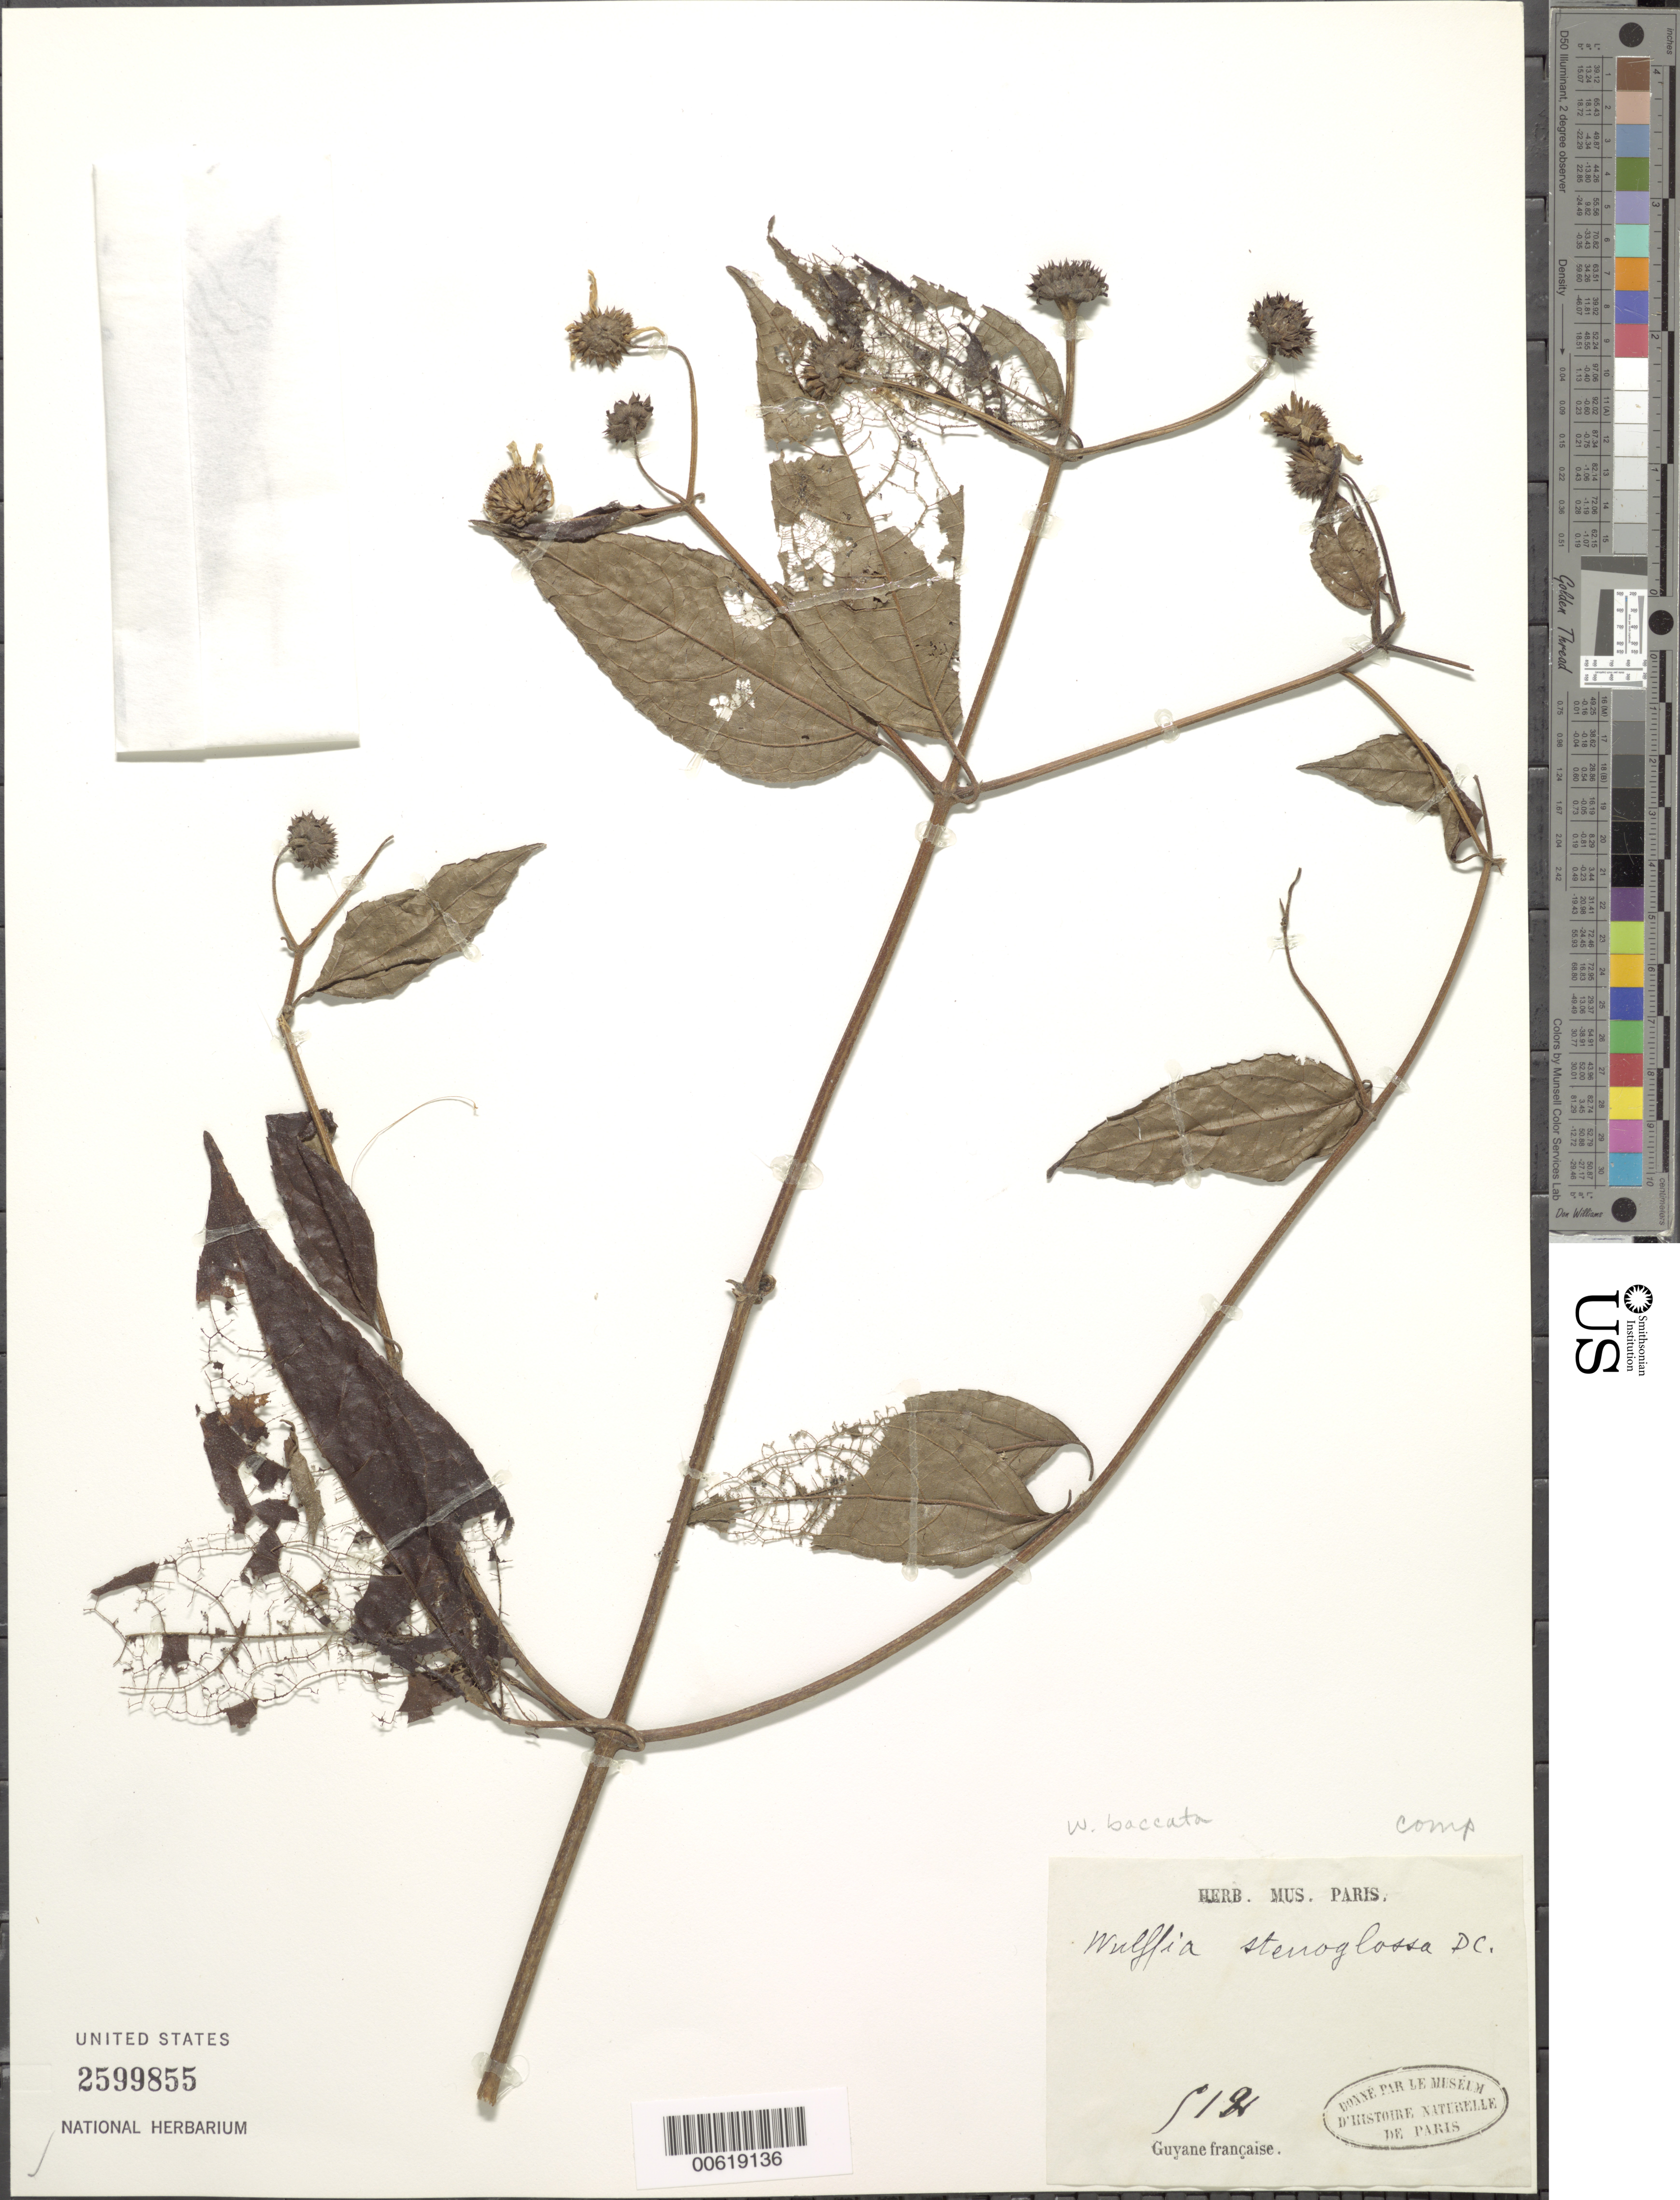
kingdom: Plantae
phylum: Tracheophyta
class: Magnoliopsida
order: Asterales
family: Asteraceae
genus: Wulffia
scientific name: Wulffia baccata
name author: (L. f.) Kuntze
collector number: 512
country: French Guiana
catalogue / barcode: US 2599855